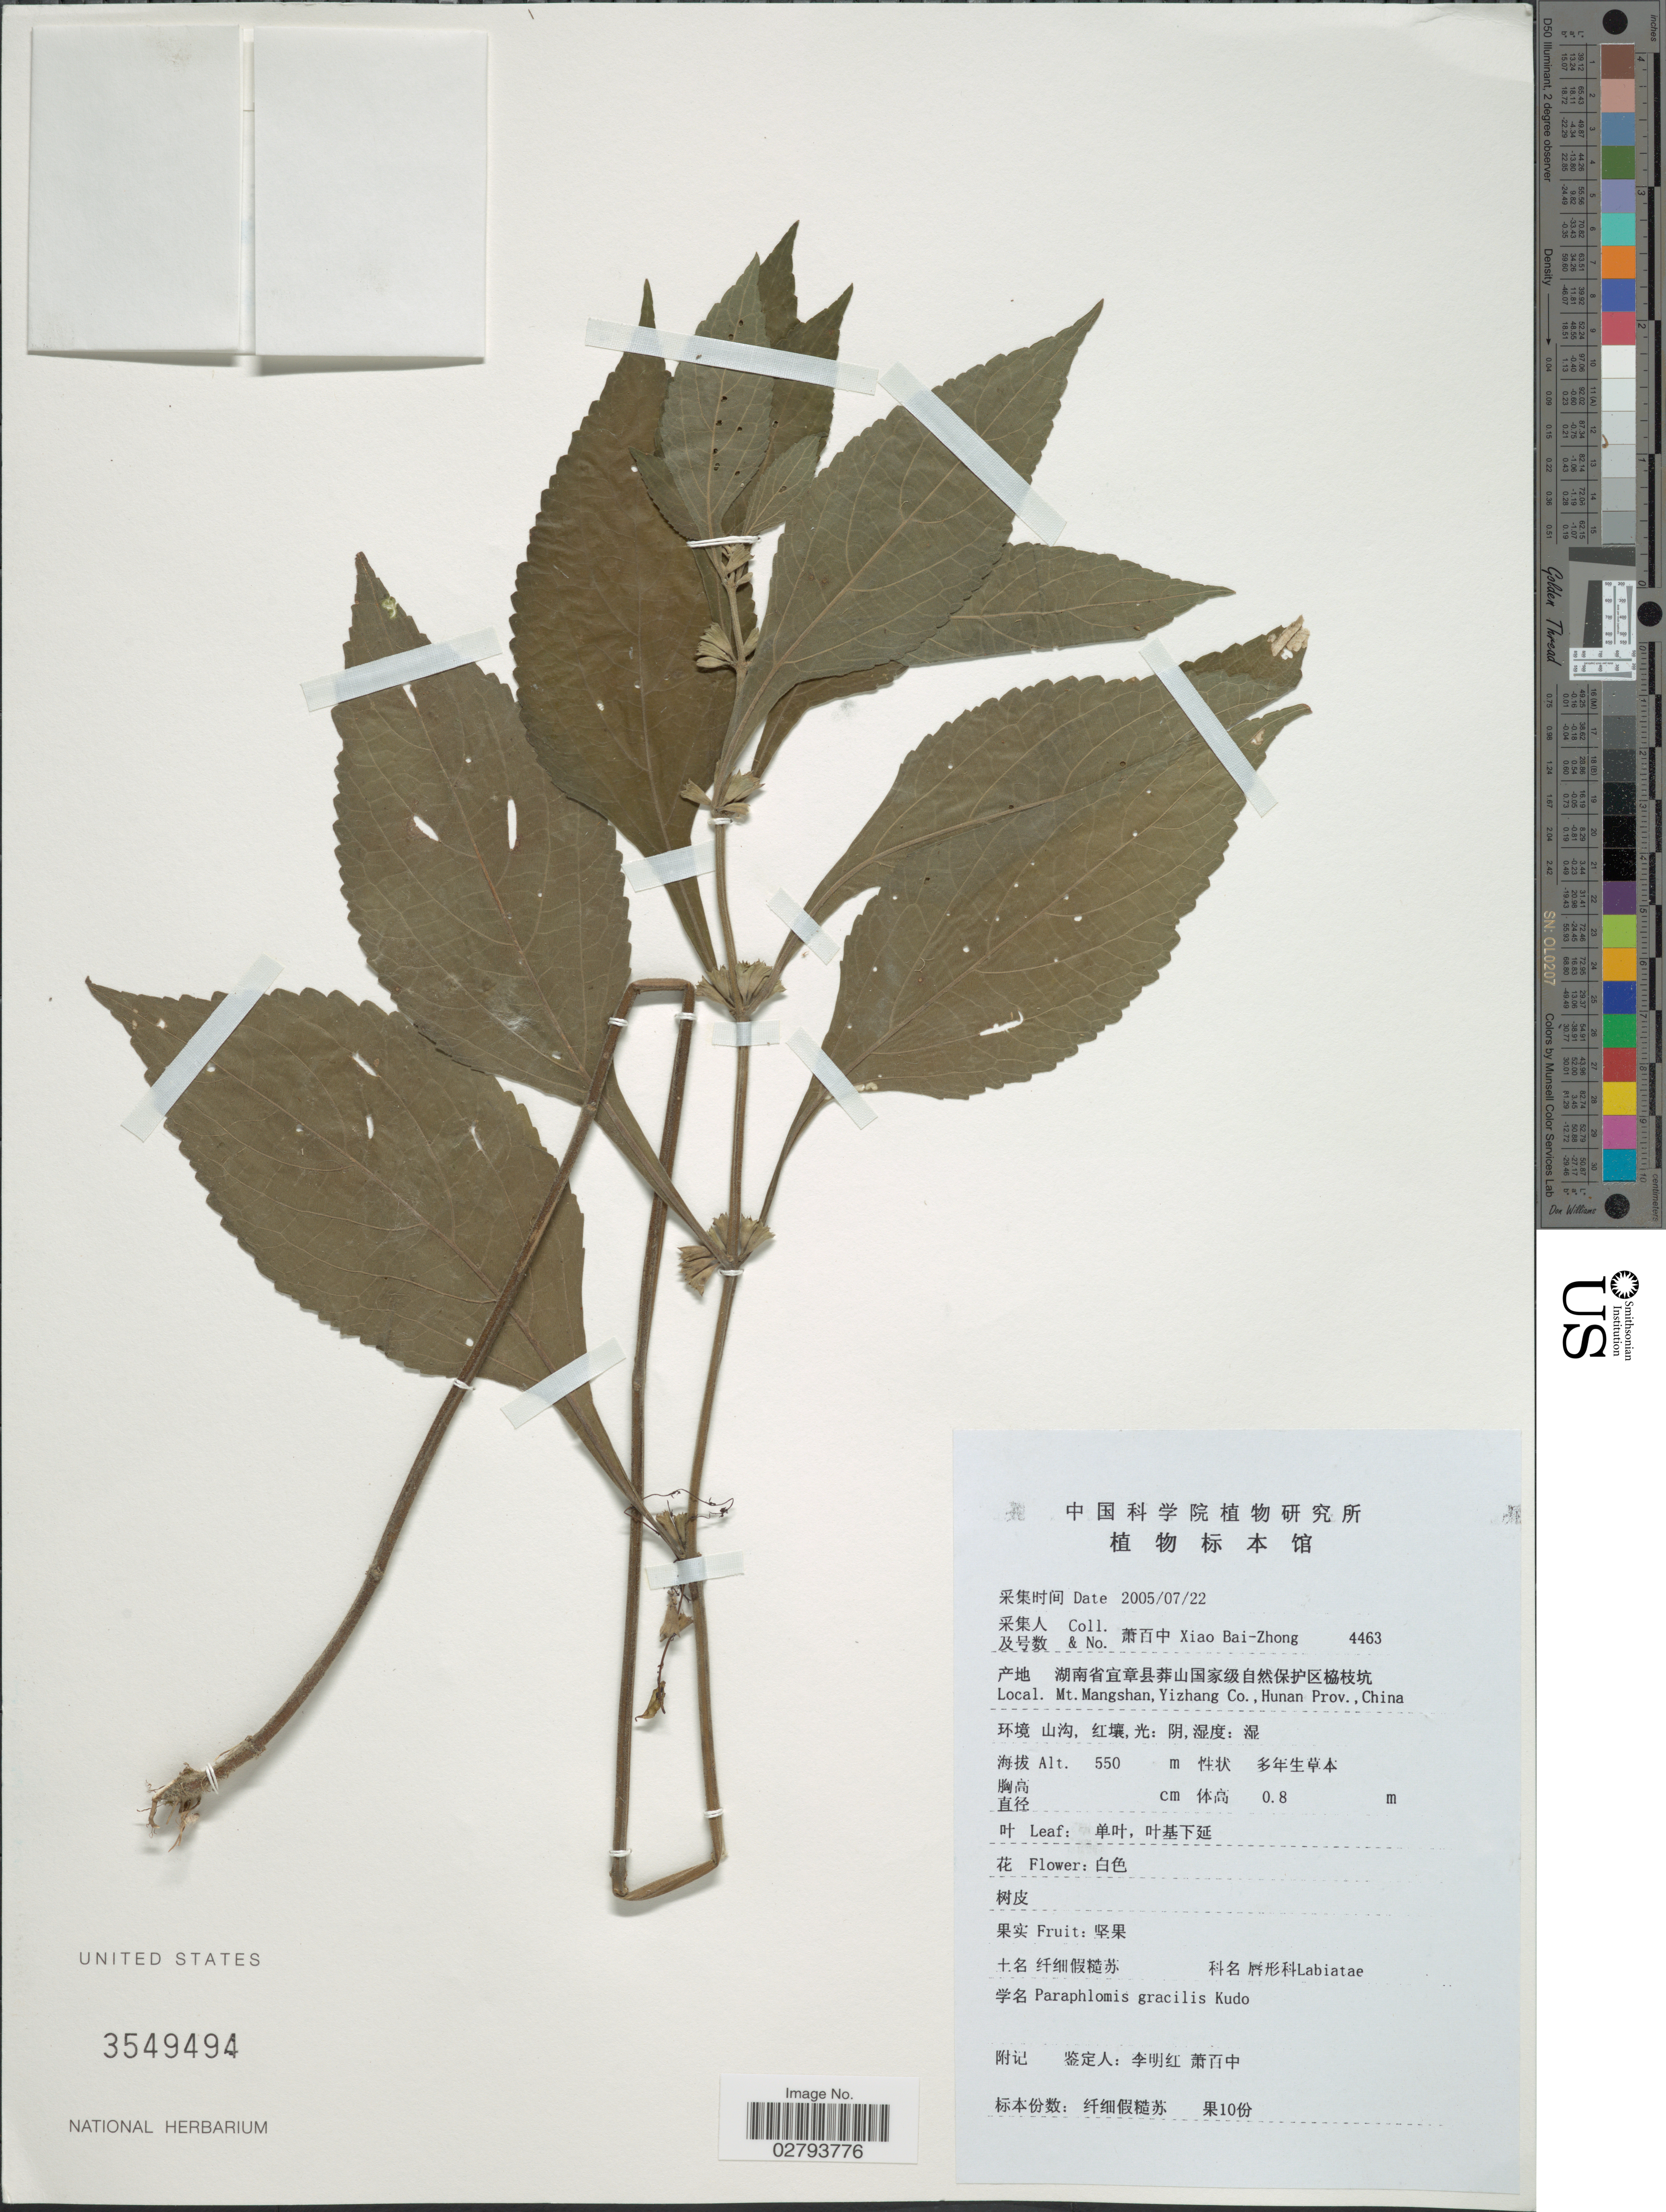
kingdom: Plantae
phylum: Tracheophyta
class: Magnoliopsida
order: Lamiales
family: Lamiaceae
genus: Paraphlomis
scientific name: Paraphlomis gracilis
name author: Kudô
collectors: B. Z. Xiao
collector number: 4463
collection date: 2005-07-22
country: China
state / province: Hunan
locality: Mt. Mangshan, Yizhang Co.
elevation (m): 550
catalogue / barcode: US 3549494